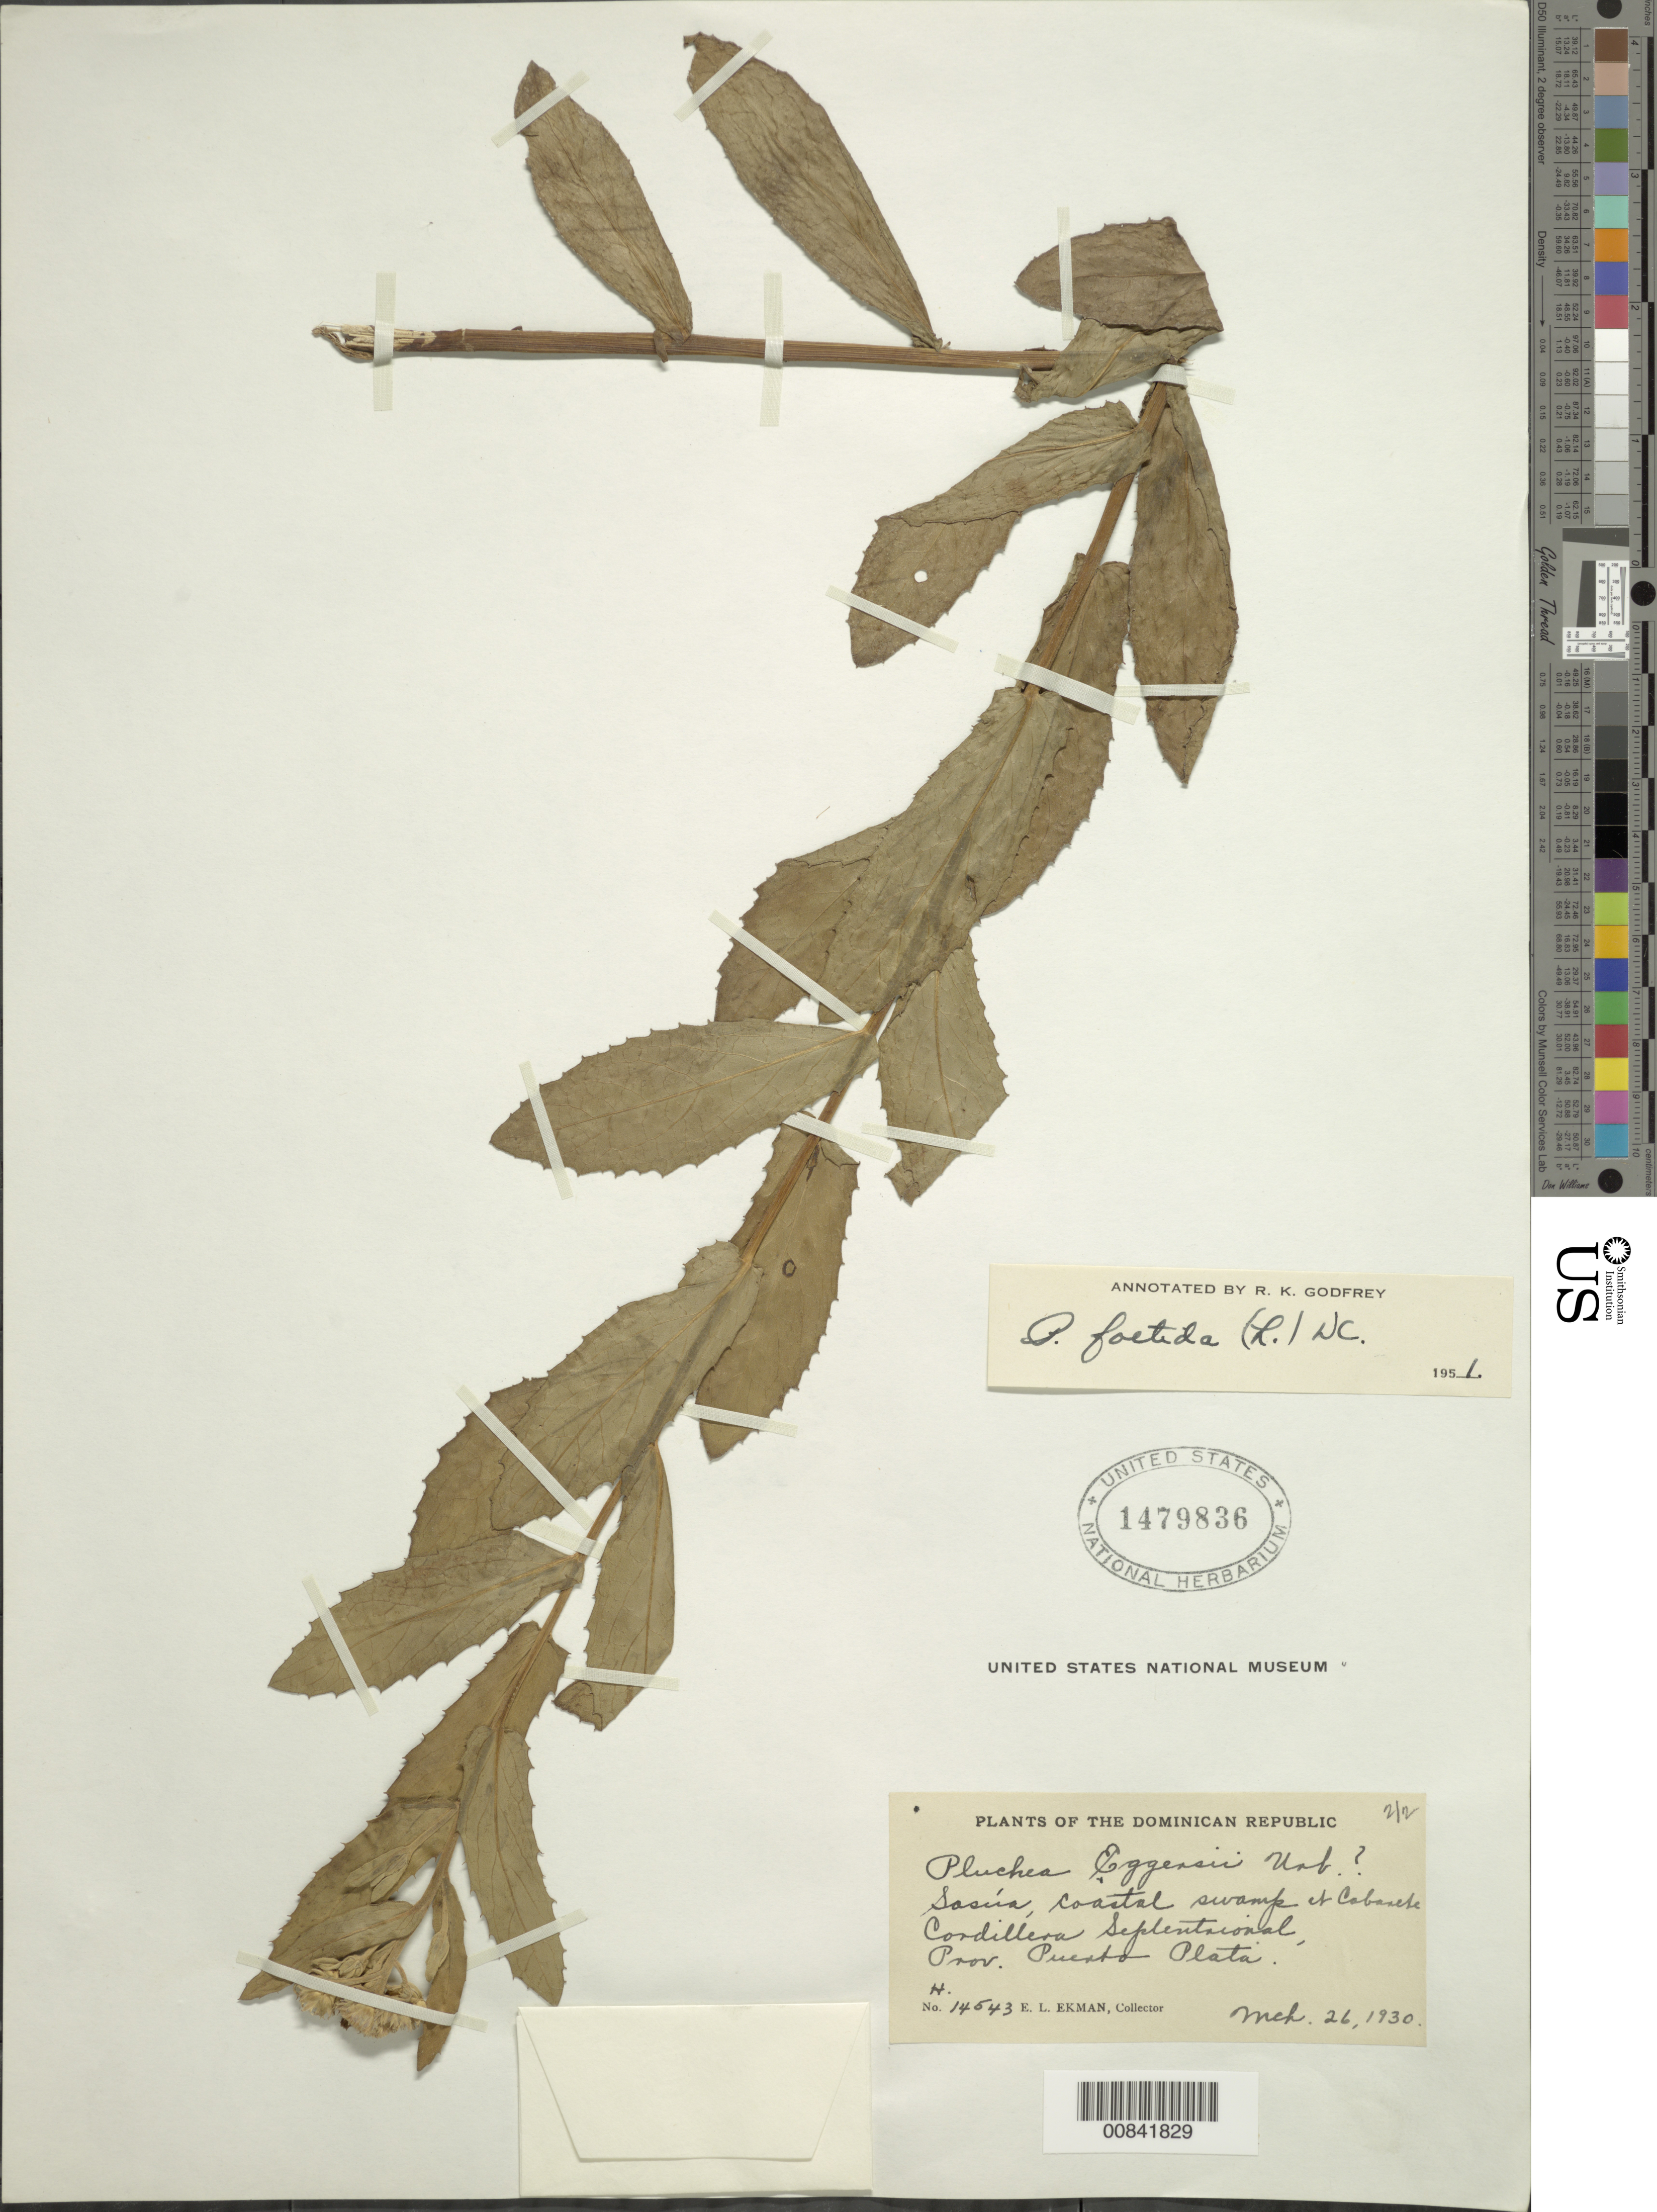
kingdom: Plantae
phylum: Tracheophyta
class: Magnoliopsida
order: Asterales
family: Asteraceae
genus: Pluchea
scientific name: Pluchea foetida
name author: (L.) DC.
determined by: Godfrey, R. K.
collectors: E. L. Ekman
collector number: H 14543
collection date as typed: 26 Mar 1930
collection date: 1930-03-26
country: Dominican Republic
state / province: Puerto Plata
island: Hispaniola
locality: Cordillera Septrentrional, Sosúa, Cabarets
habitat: Coastal swamp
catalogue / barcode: US 1479836